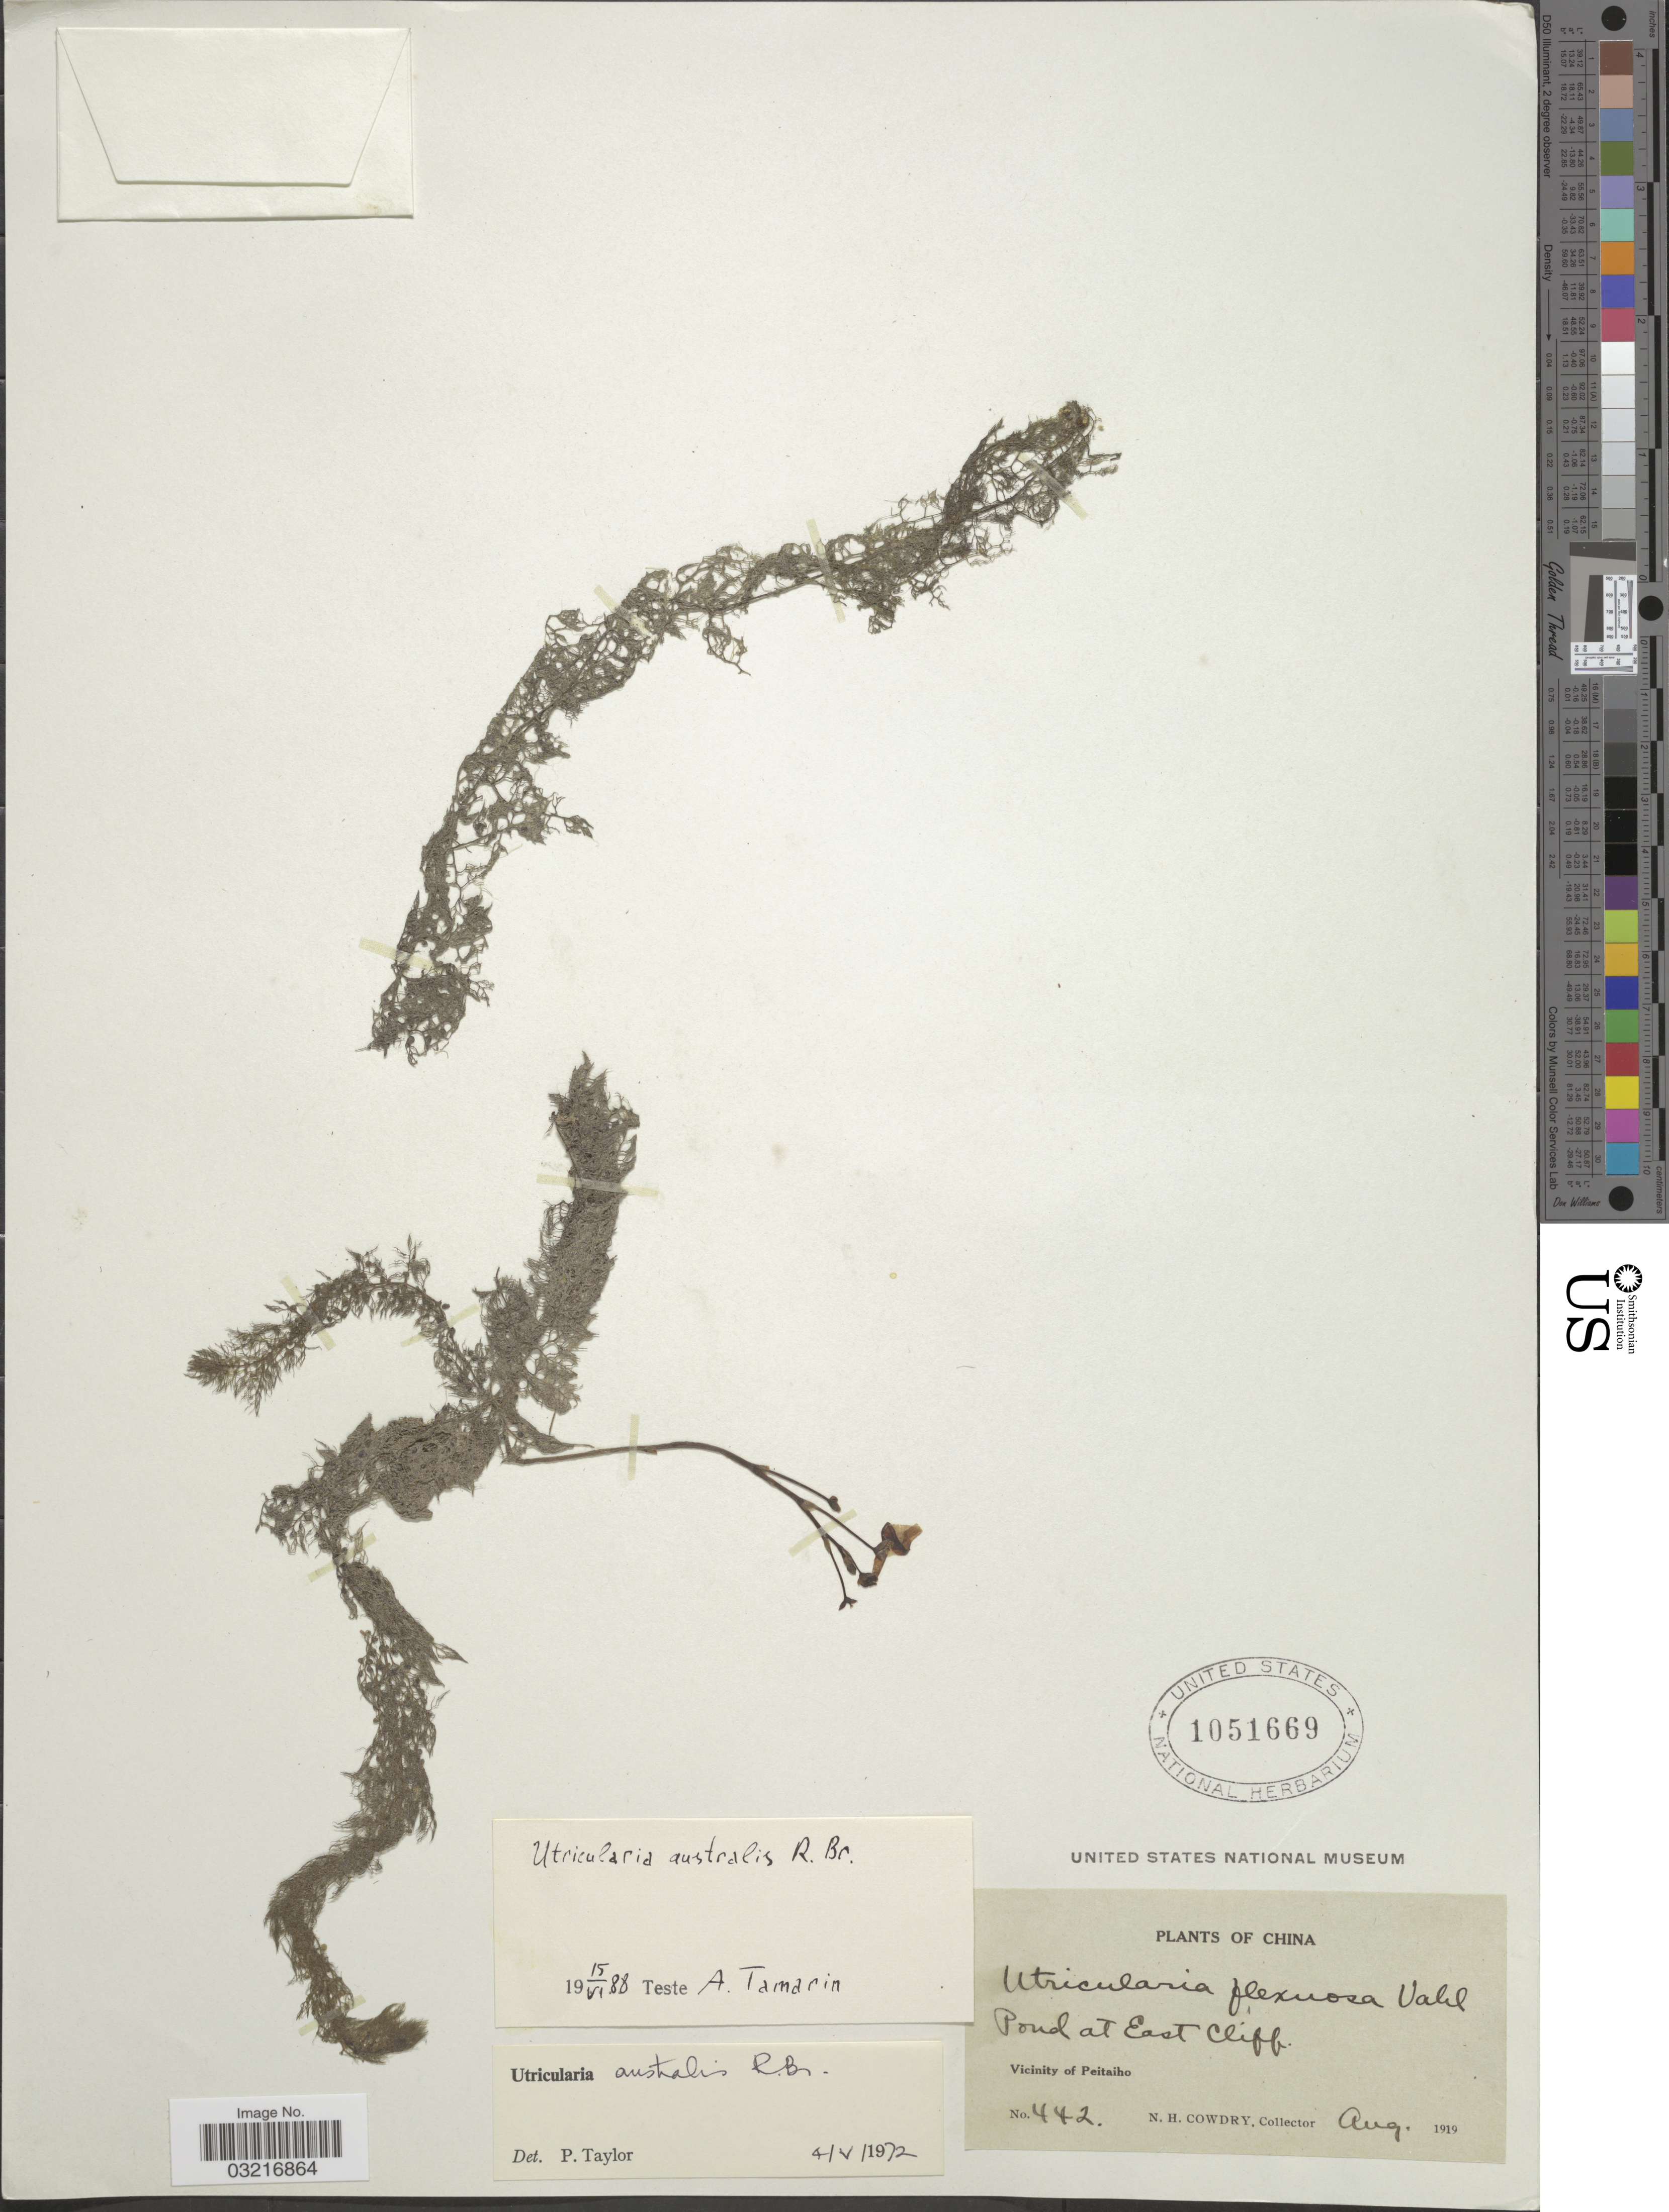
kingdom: Plantae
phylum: Tracheophyta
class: Magnoliopsida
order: Lamiales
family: Lentibulariaceae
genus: Utricularia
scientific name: Utricularia australis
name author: R. Br.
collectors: N. H. Cowdry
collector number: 442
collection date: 1919-08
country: China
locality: Pond at East Cliff, Vicinity of Peitaiho.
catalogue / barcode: US 1051669